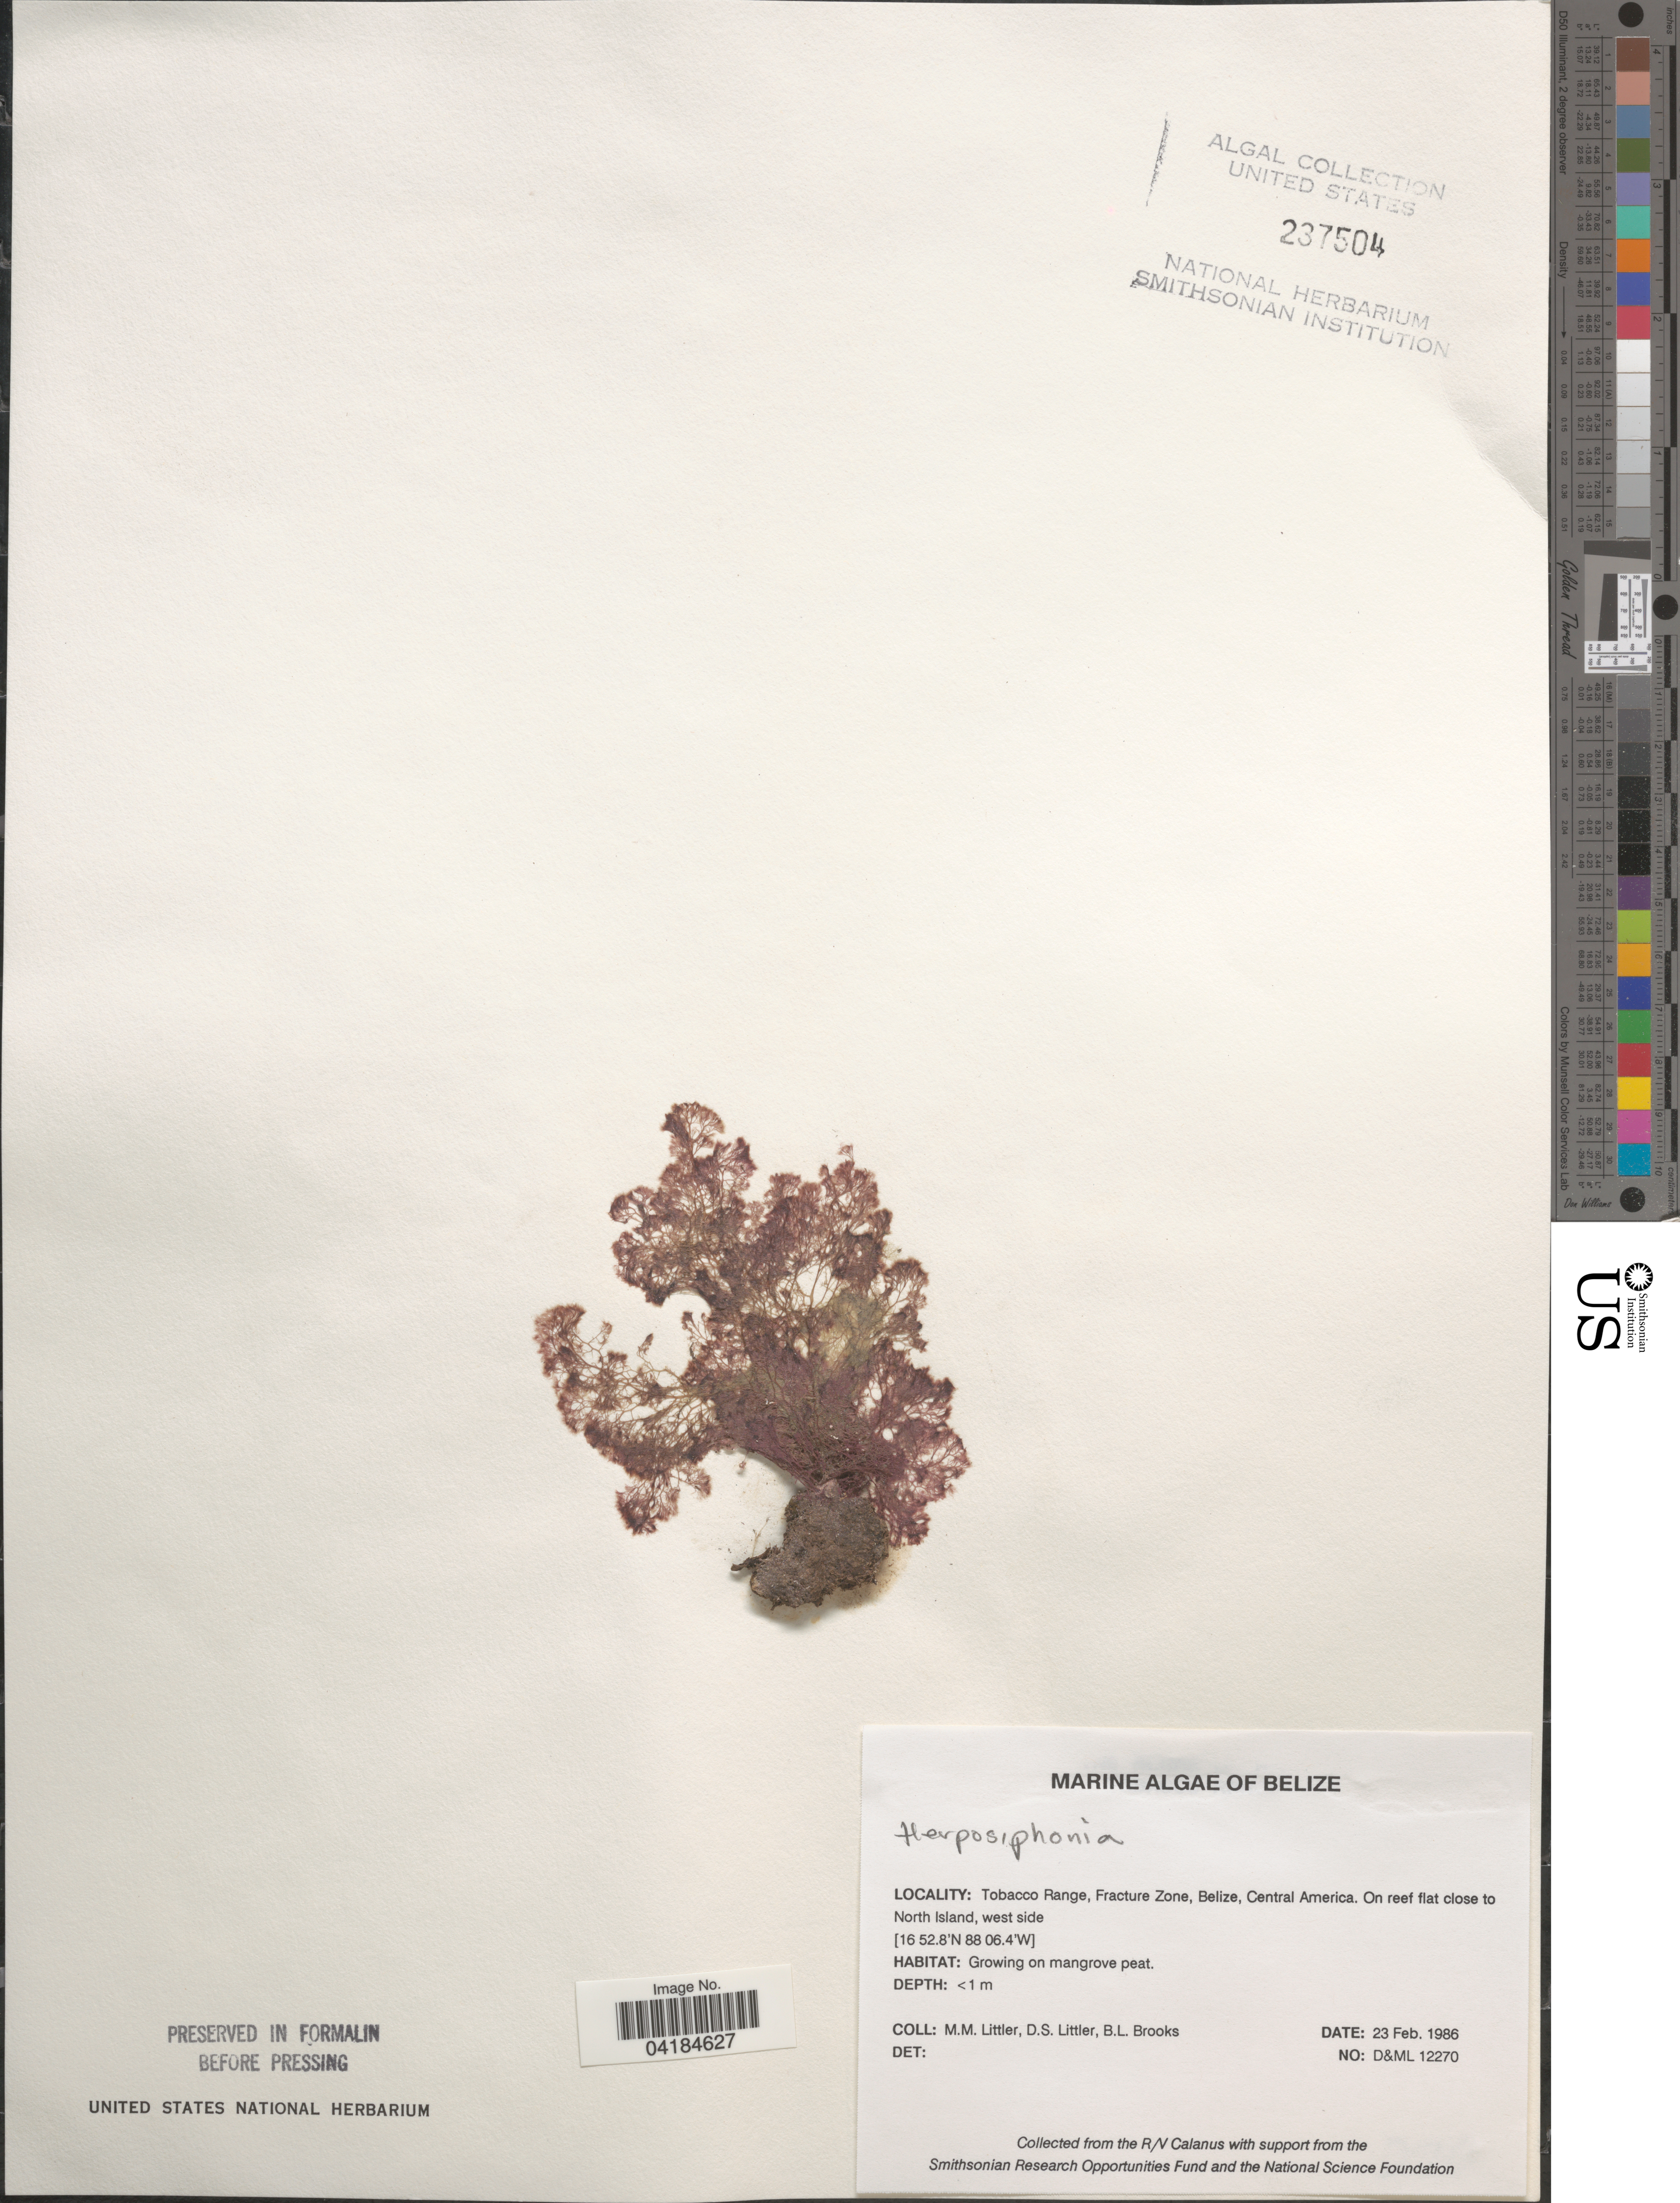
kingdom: Plantae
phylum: Rhodophyta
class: Florideophyceae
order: Ceramiales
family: Rhodomelaceae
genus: Herposiphonia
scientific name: Herposiphonia sp.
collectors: D. S. Littler & B. Brooks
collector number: D&ML12270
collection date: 1986-02-23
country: Belize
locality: Tobacco Range, Fracture Zone. On reef flat close to North Island, west side.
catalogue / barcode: US 237504